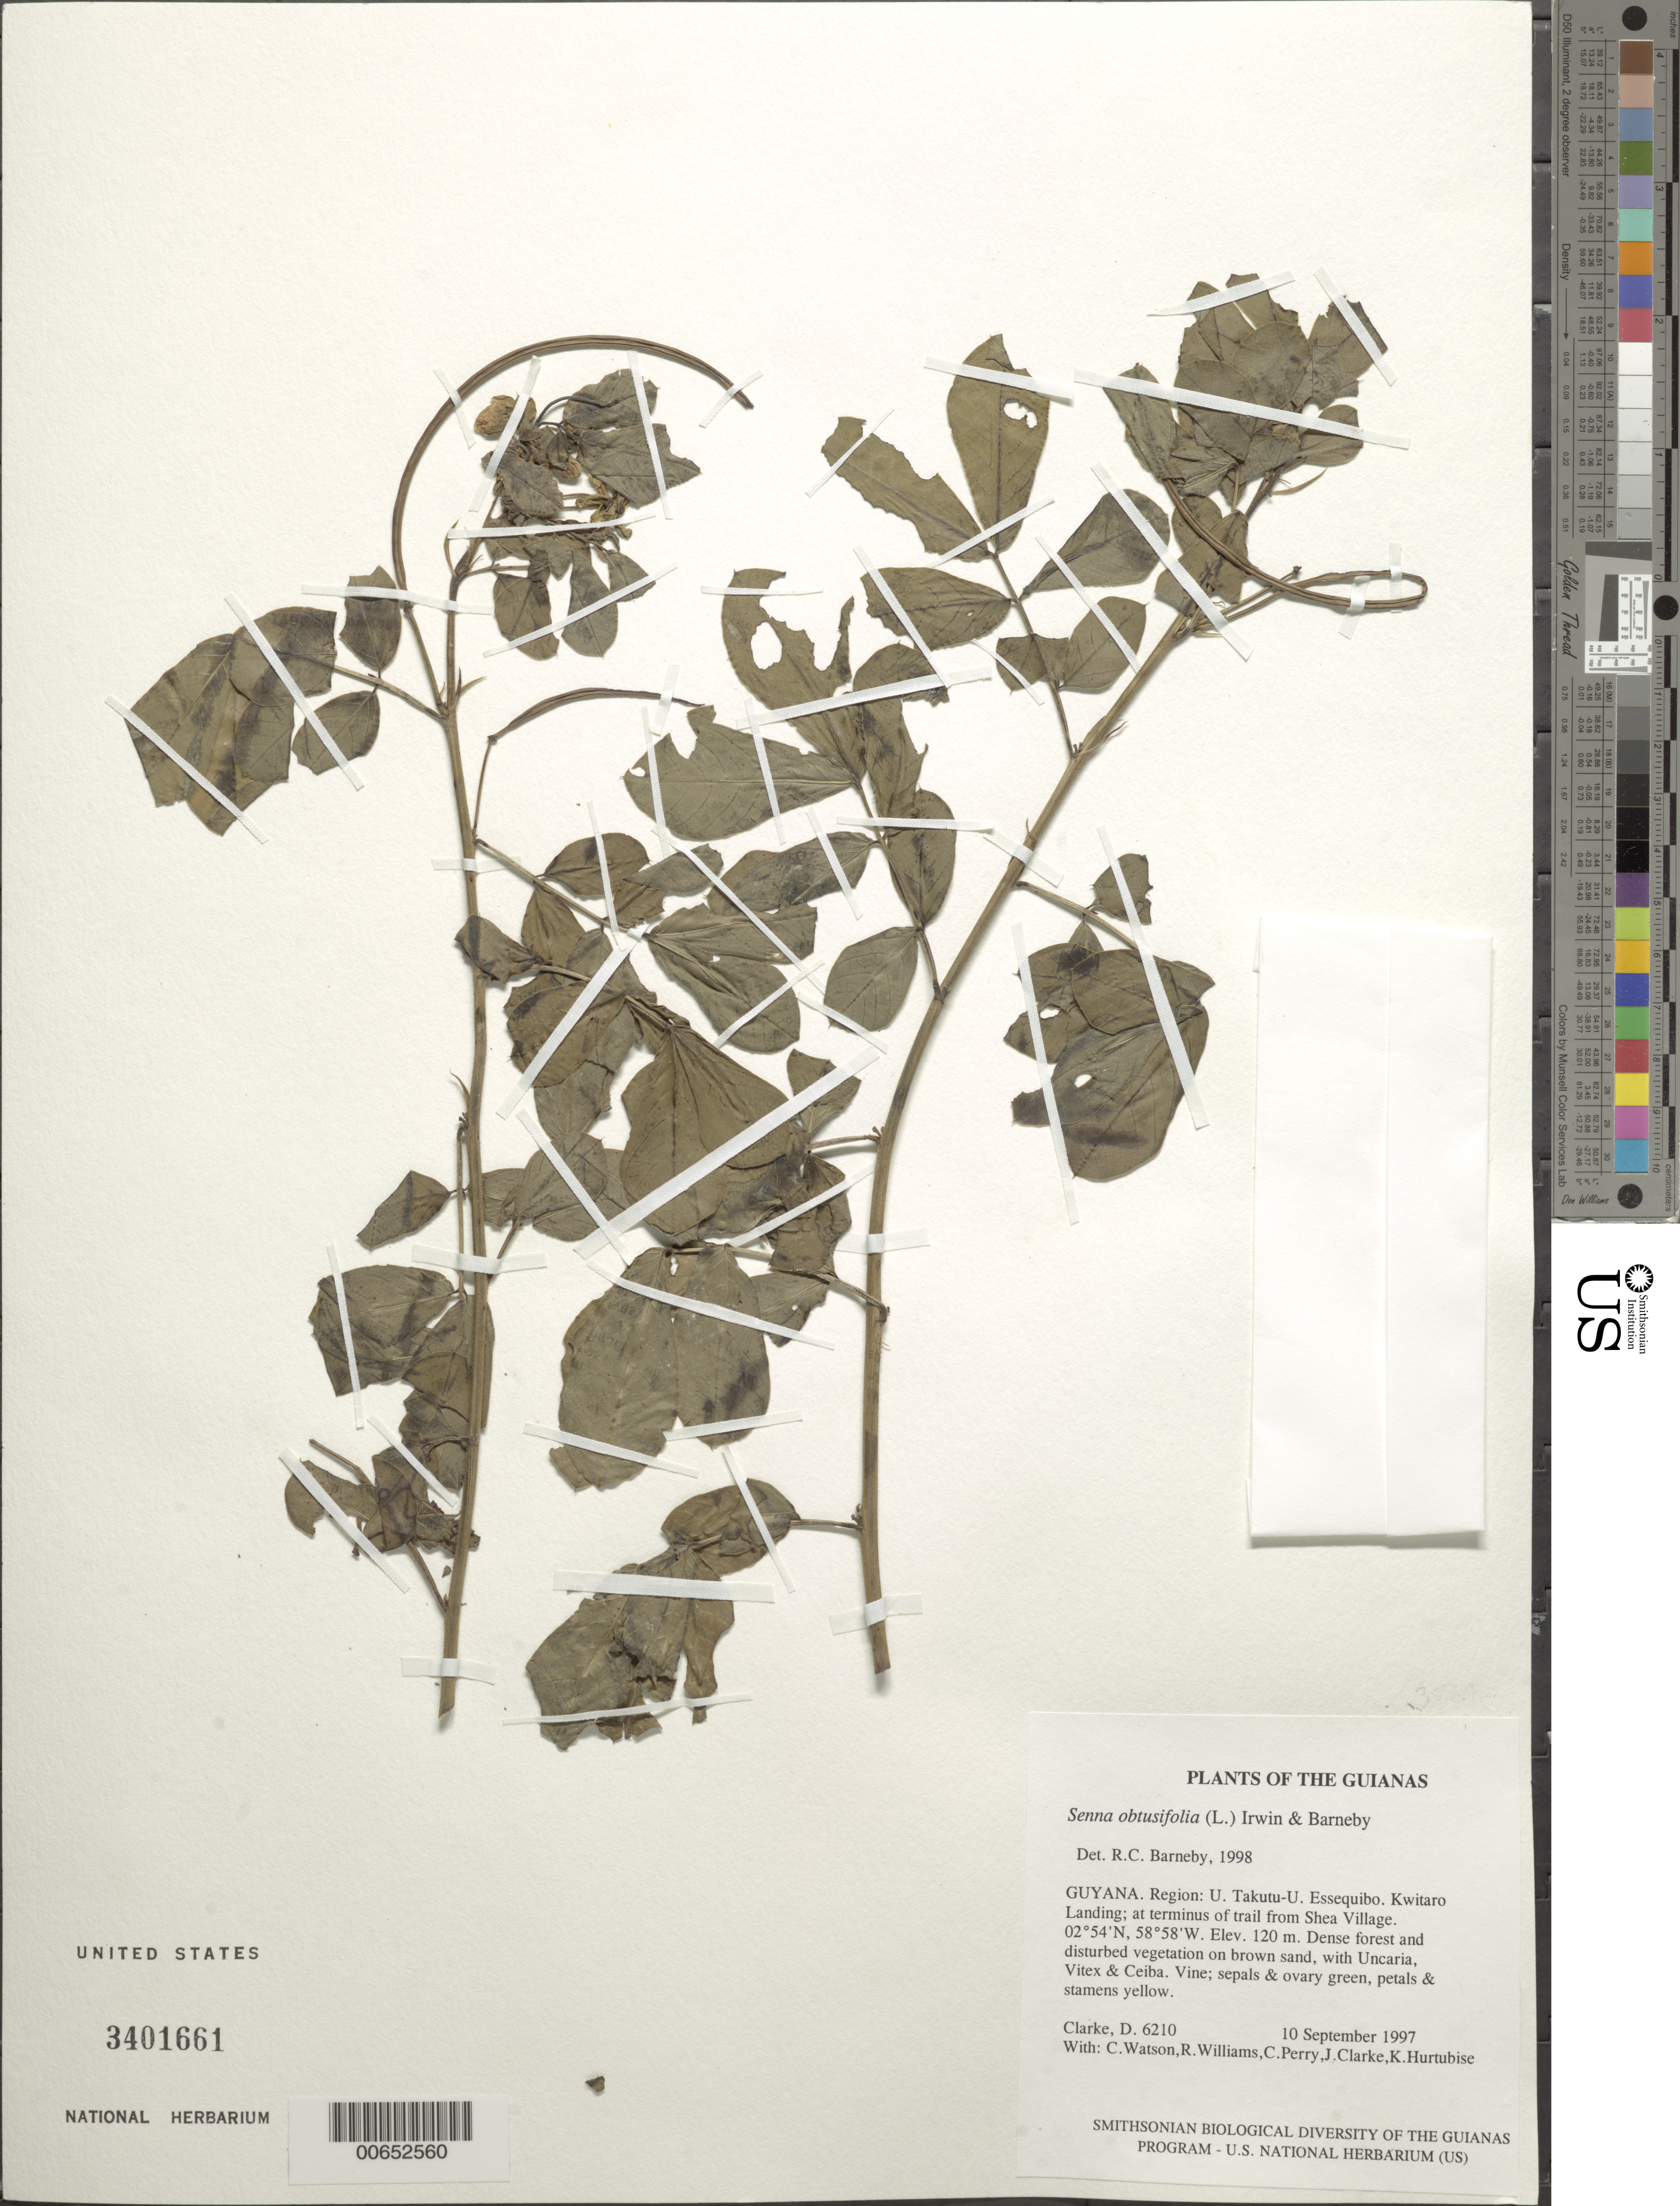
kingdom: Plantae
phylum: Tracheophyta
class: Magnoliopsida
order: Fabales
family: Fabaceae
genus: Senna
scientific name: Senna obtusifolia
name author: (L.) H.S. Irwin & Barneby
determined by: Barneby, Rupert C., (NY)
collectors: H. D. Clarke, C. Watson, R. Williams, C. Perry, J. Clarke & K. Hurtubise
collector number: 6210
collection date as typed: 10 September 1997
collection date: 1997-09-10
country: Guyana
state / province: U. Takutu-U. Essequibo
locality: Kwitaro Landing; at terminus of trail from Shea Village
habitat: Dense forest and disturbed vegetation on brown sand, with Uncaria, Vitex & Ceiba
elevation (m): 120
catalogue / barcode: US 3401661